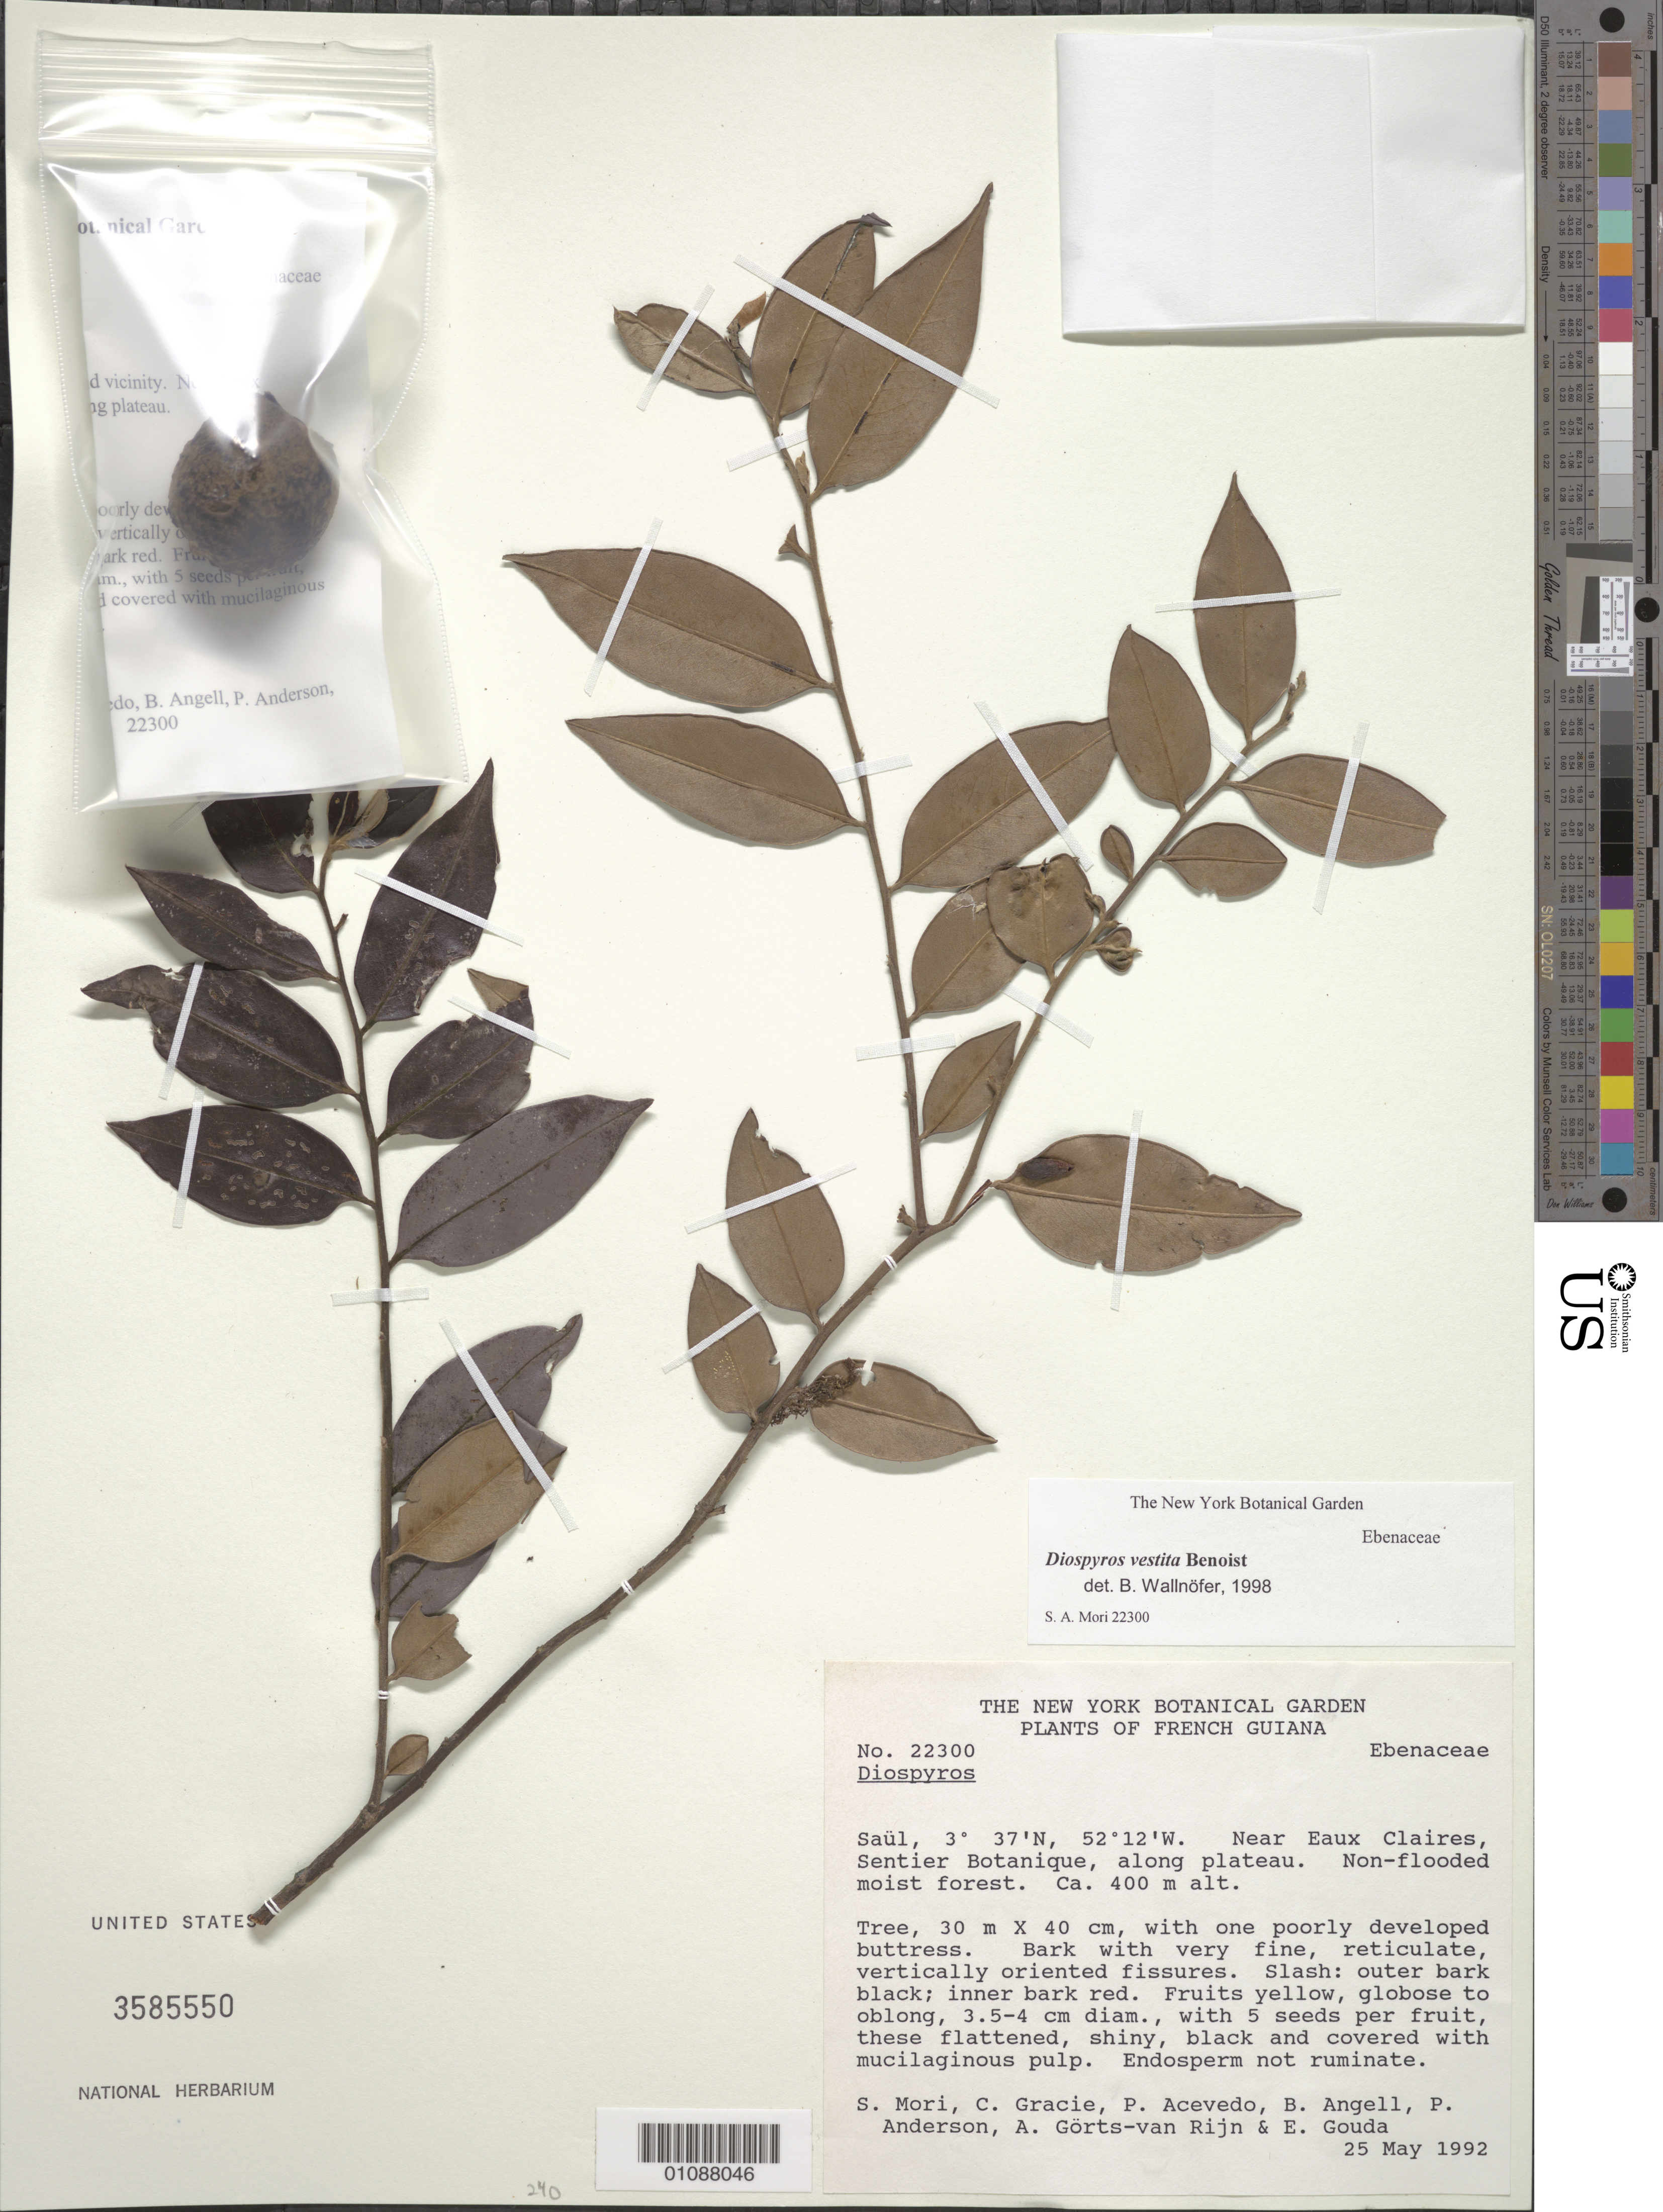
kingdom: Plantae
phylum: Tracheophyta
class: Magnoliopsida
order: Ericales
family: Ebenaceae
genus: Diospyros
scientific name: Diospyros vestita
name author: Benoist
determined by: Wallnöfer, B.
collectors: S. Mori, C. A. Gracie, P. Acevedo-Rodr., Bobbi Angell, P. Anderson, A. .R. A. Görts-van Rijn & E. J. Gouda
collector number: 22300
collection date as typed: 25-May-92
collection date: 1992-05-25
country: French Guiana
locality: Saül, near Eaux Claires, Sentier Botanique, along plateau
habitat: Non-flooded moist forest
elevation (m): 400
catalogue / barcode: US 3585550